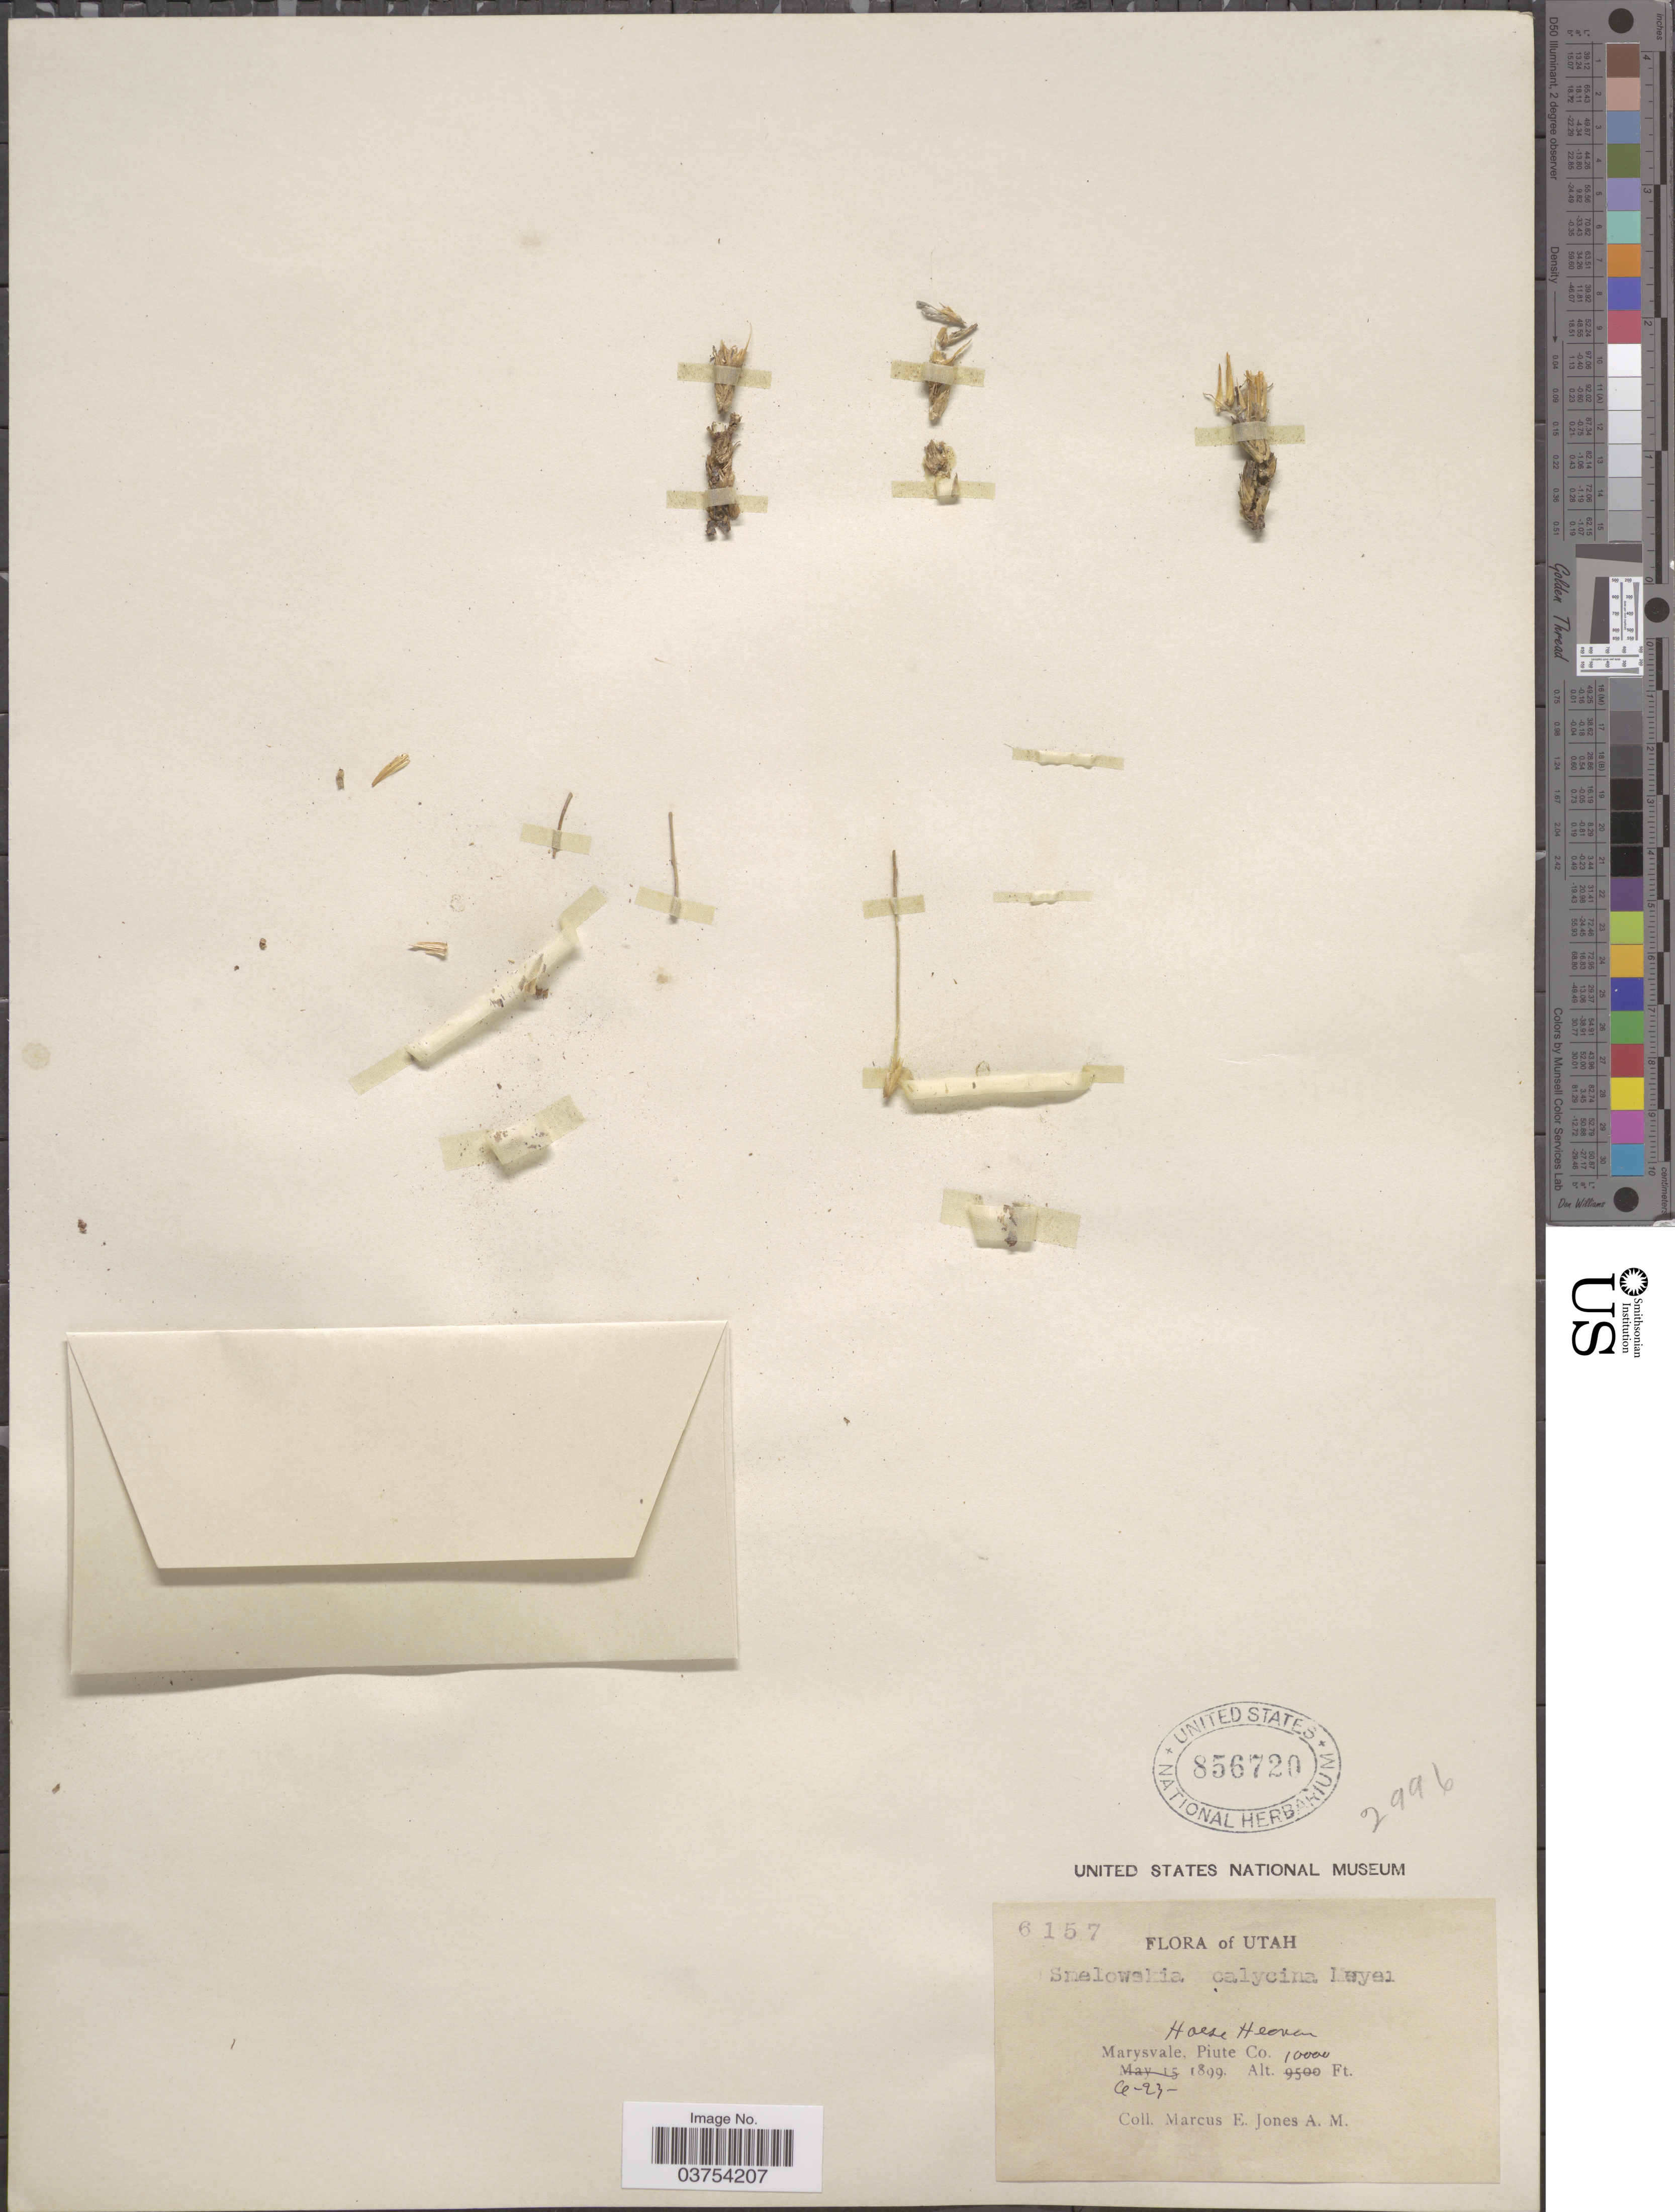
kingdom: Plantae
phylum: Tracheophyta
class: Magnoliopsida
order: Brassicales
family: Brassicaceae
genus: Smelowskia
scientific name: Smelowskia calycina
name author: (Stephan) C.A. Mey.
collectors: M. E. Jones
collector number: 6157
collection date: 1899-06-23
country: United States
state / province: Utah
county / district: Piute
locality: Horse Heaven Marysvale, Piute Co.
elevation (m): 3048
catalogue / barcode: US 856720